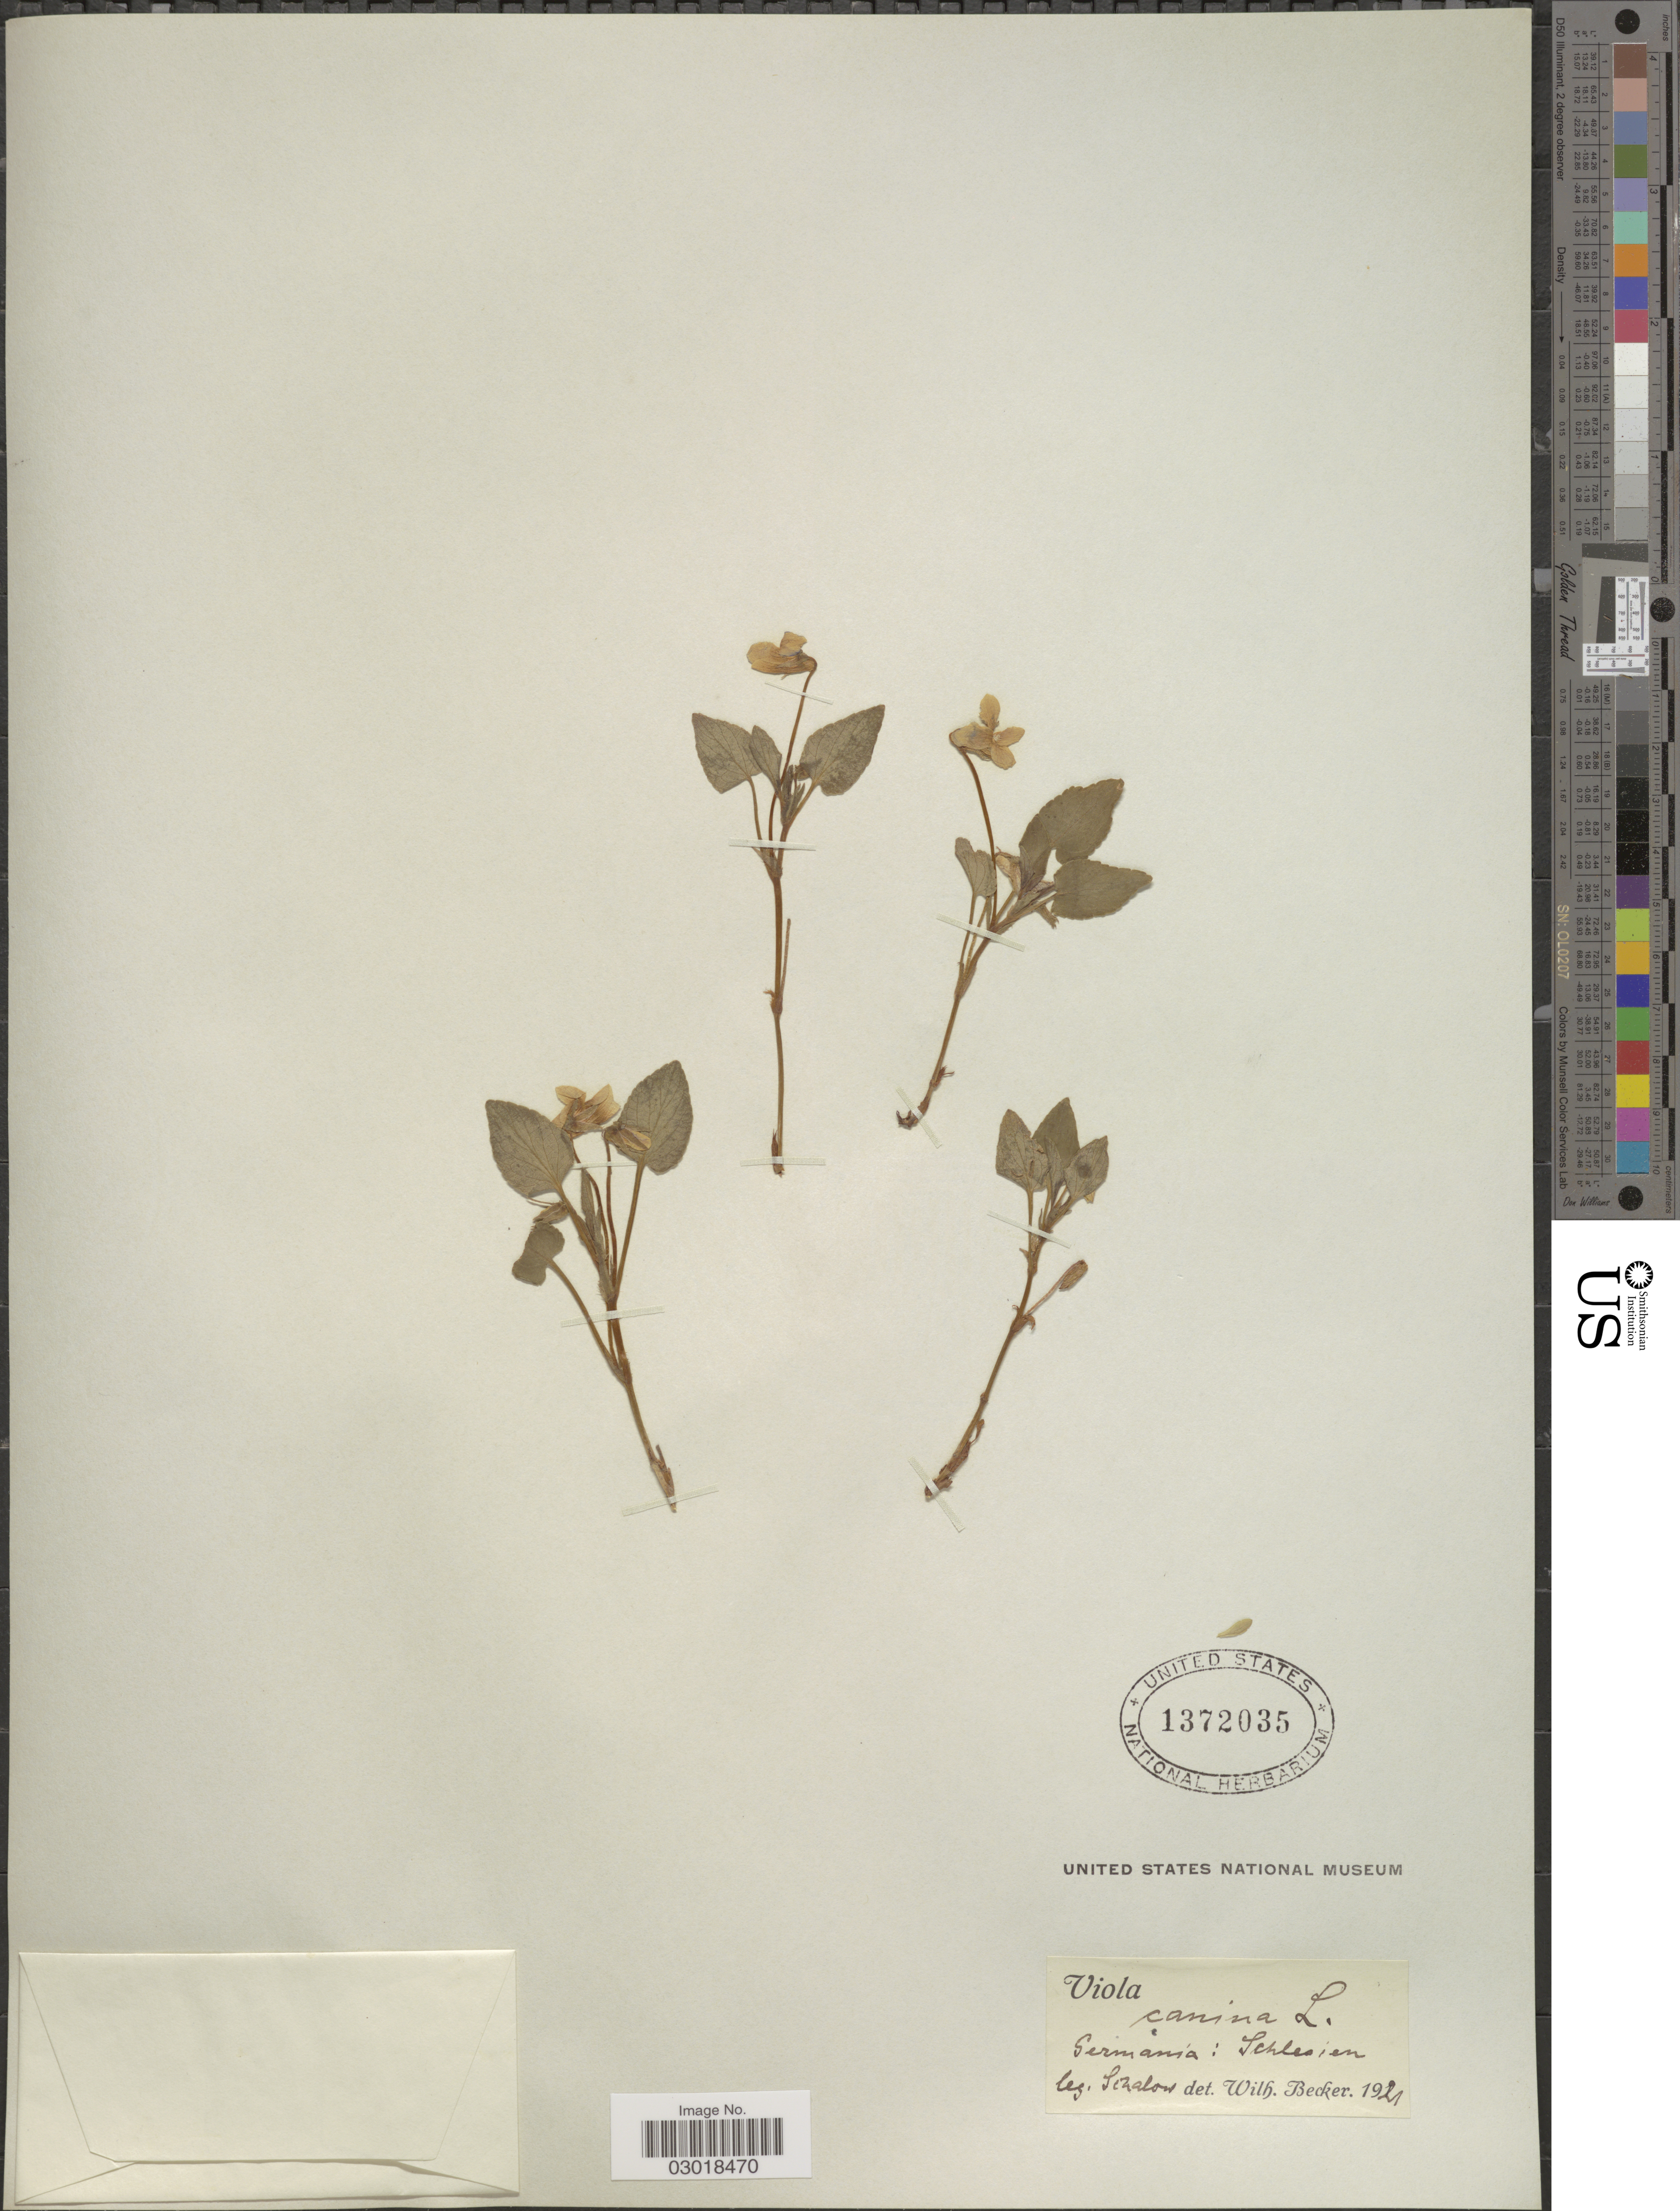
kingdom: Plantae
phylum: Tracheophyta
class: Magnoliopsida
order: Malpighiales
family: Violaceae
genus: Viola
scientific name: Viola canina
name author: L.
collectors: W. Becker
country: Germany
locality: Schlesien.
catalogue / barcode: US 1372035